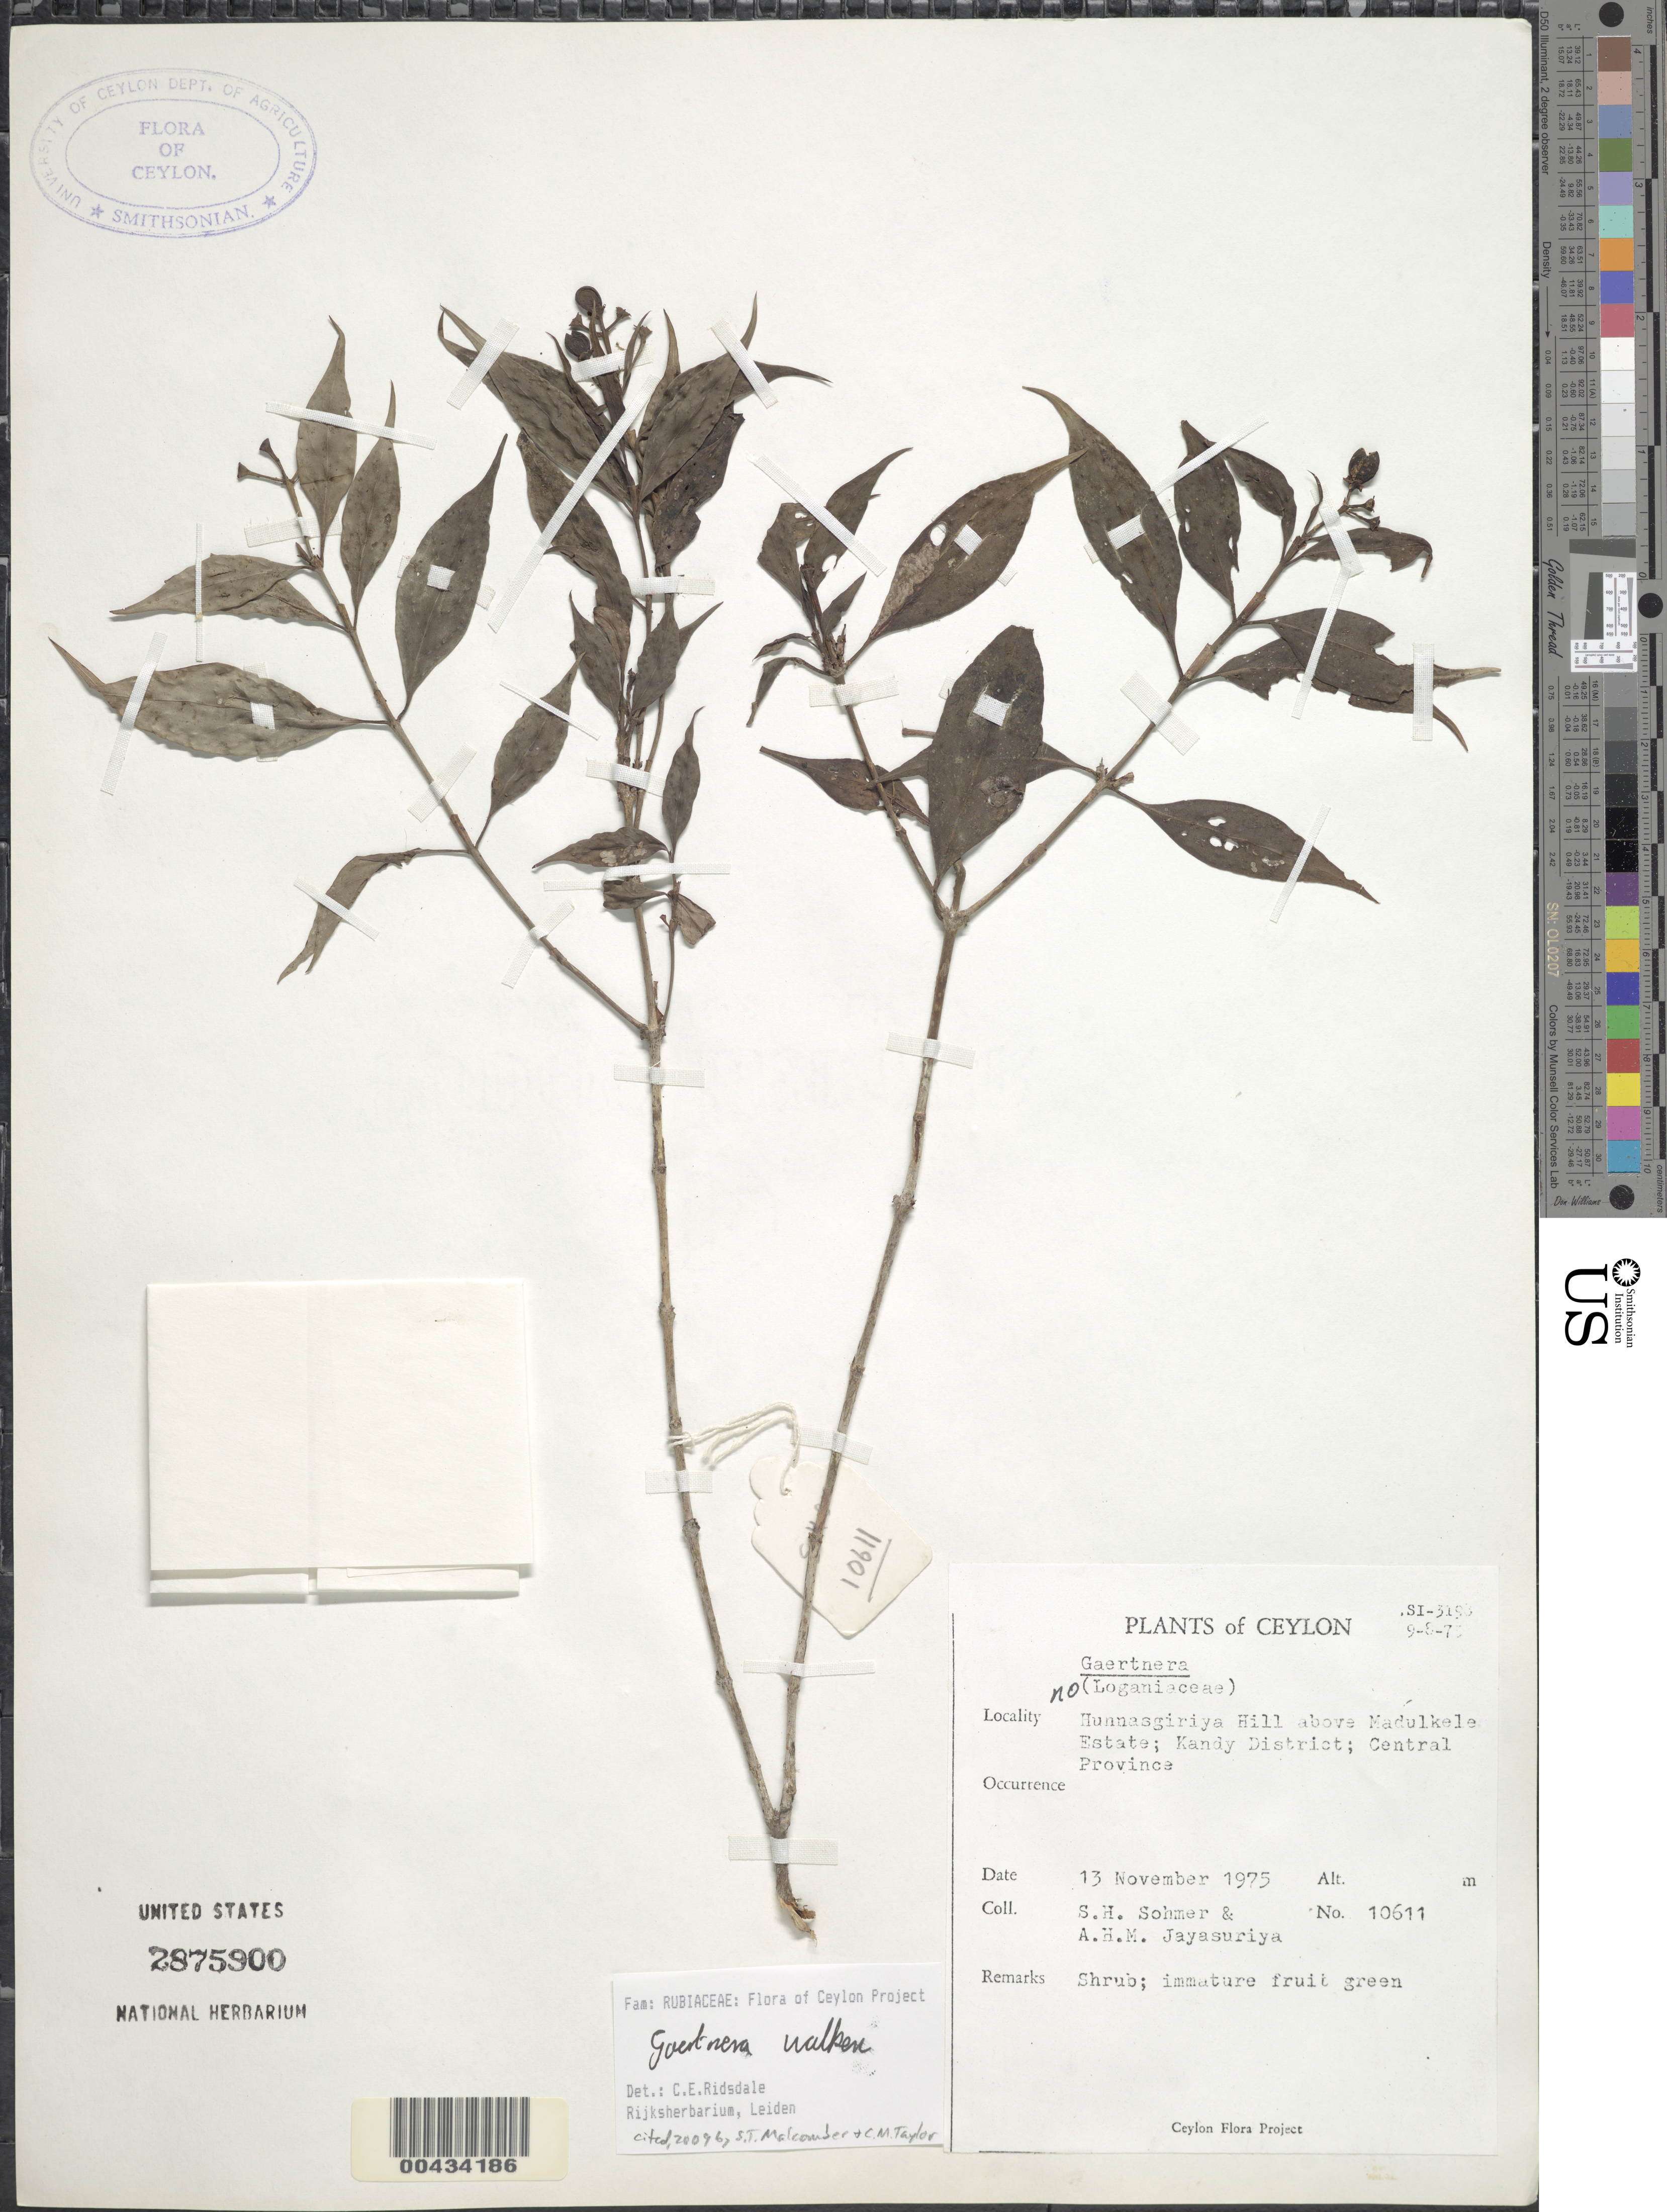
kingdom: Plantae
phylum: Tracheophyta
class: Magnoliopsida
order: Gentianales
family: Rubiaceae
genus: Gaertnera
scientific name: Gaertnera walkeri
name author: (Arn.) Blume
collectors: S. H. Sohmer & A. H. Jayasuriya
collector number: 10611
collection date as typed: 13 Nov 1975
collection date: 1975-11-13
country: Sri Lanka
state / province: Central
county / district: Kandy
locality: Hunnasgiriya Hill, above Madulkele Estate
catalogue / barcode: US 2875900